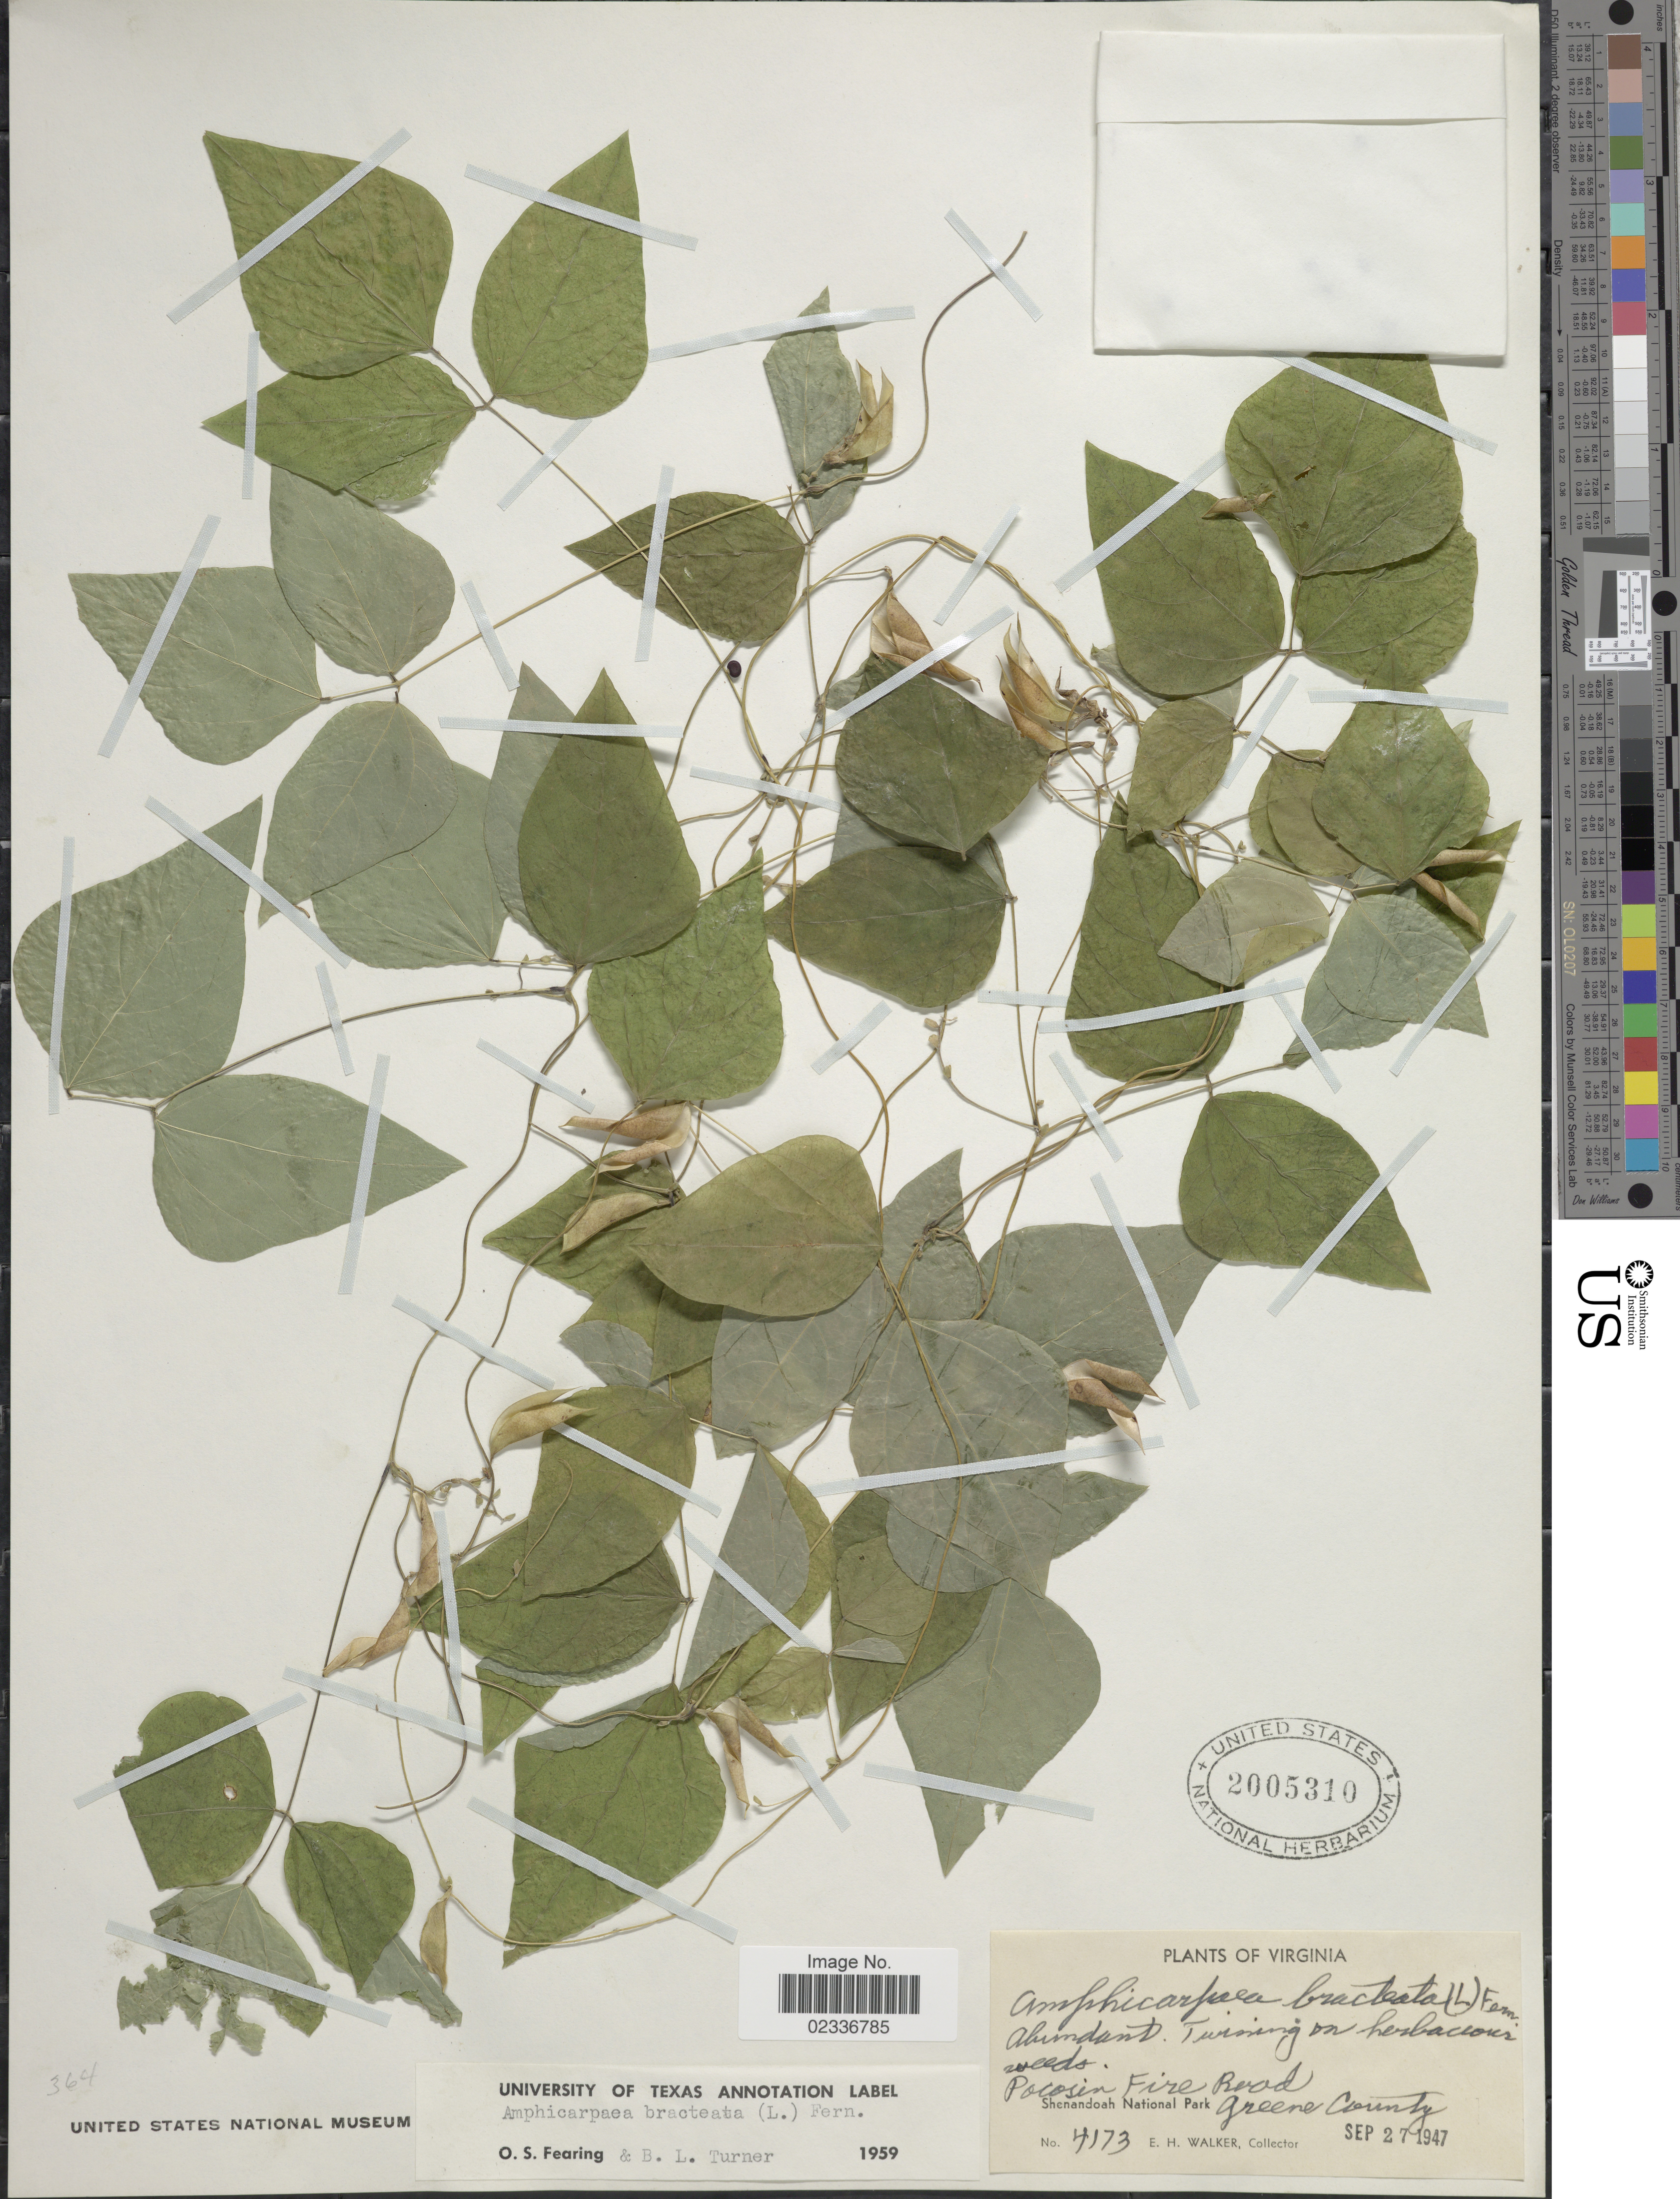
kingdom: Plantae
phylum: Tracheophyta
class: Magnoliopsida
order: Fabales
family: Fabaceae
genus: Amphicarpaea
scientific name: Amphicarpaea bracteata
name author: (L.) Fernald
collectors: E. H. Walker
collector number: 4173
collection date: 1947-09-27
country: United States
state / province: Virginia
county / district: Greene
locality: Pocosin Fire Road, Shenandoah National Park, Greene County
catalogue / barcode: US 2005310